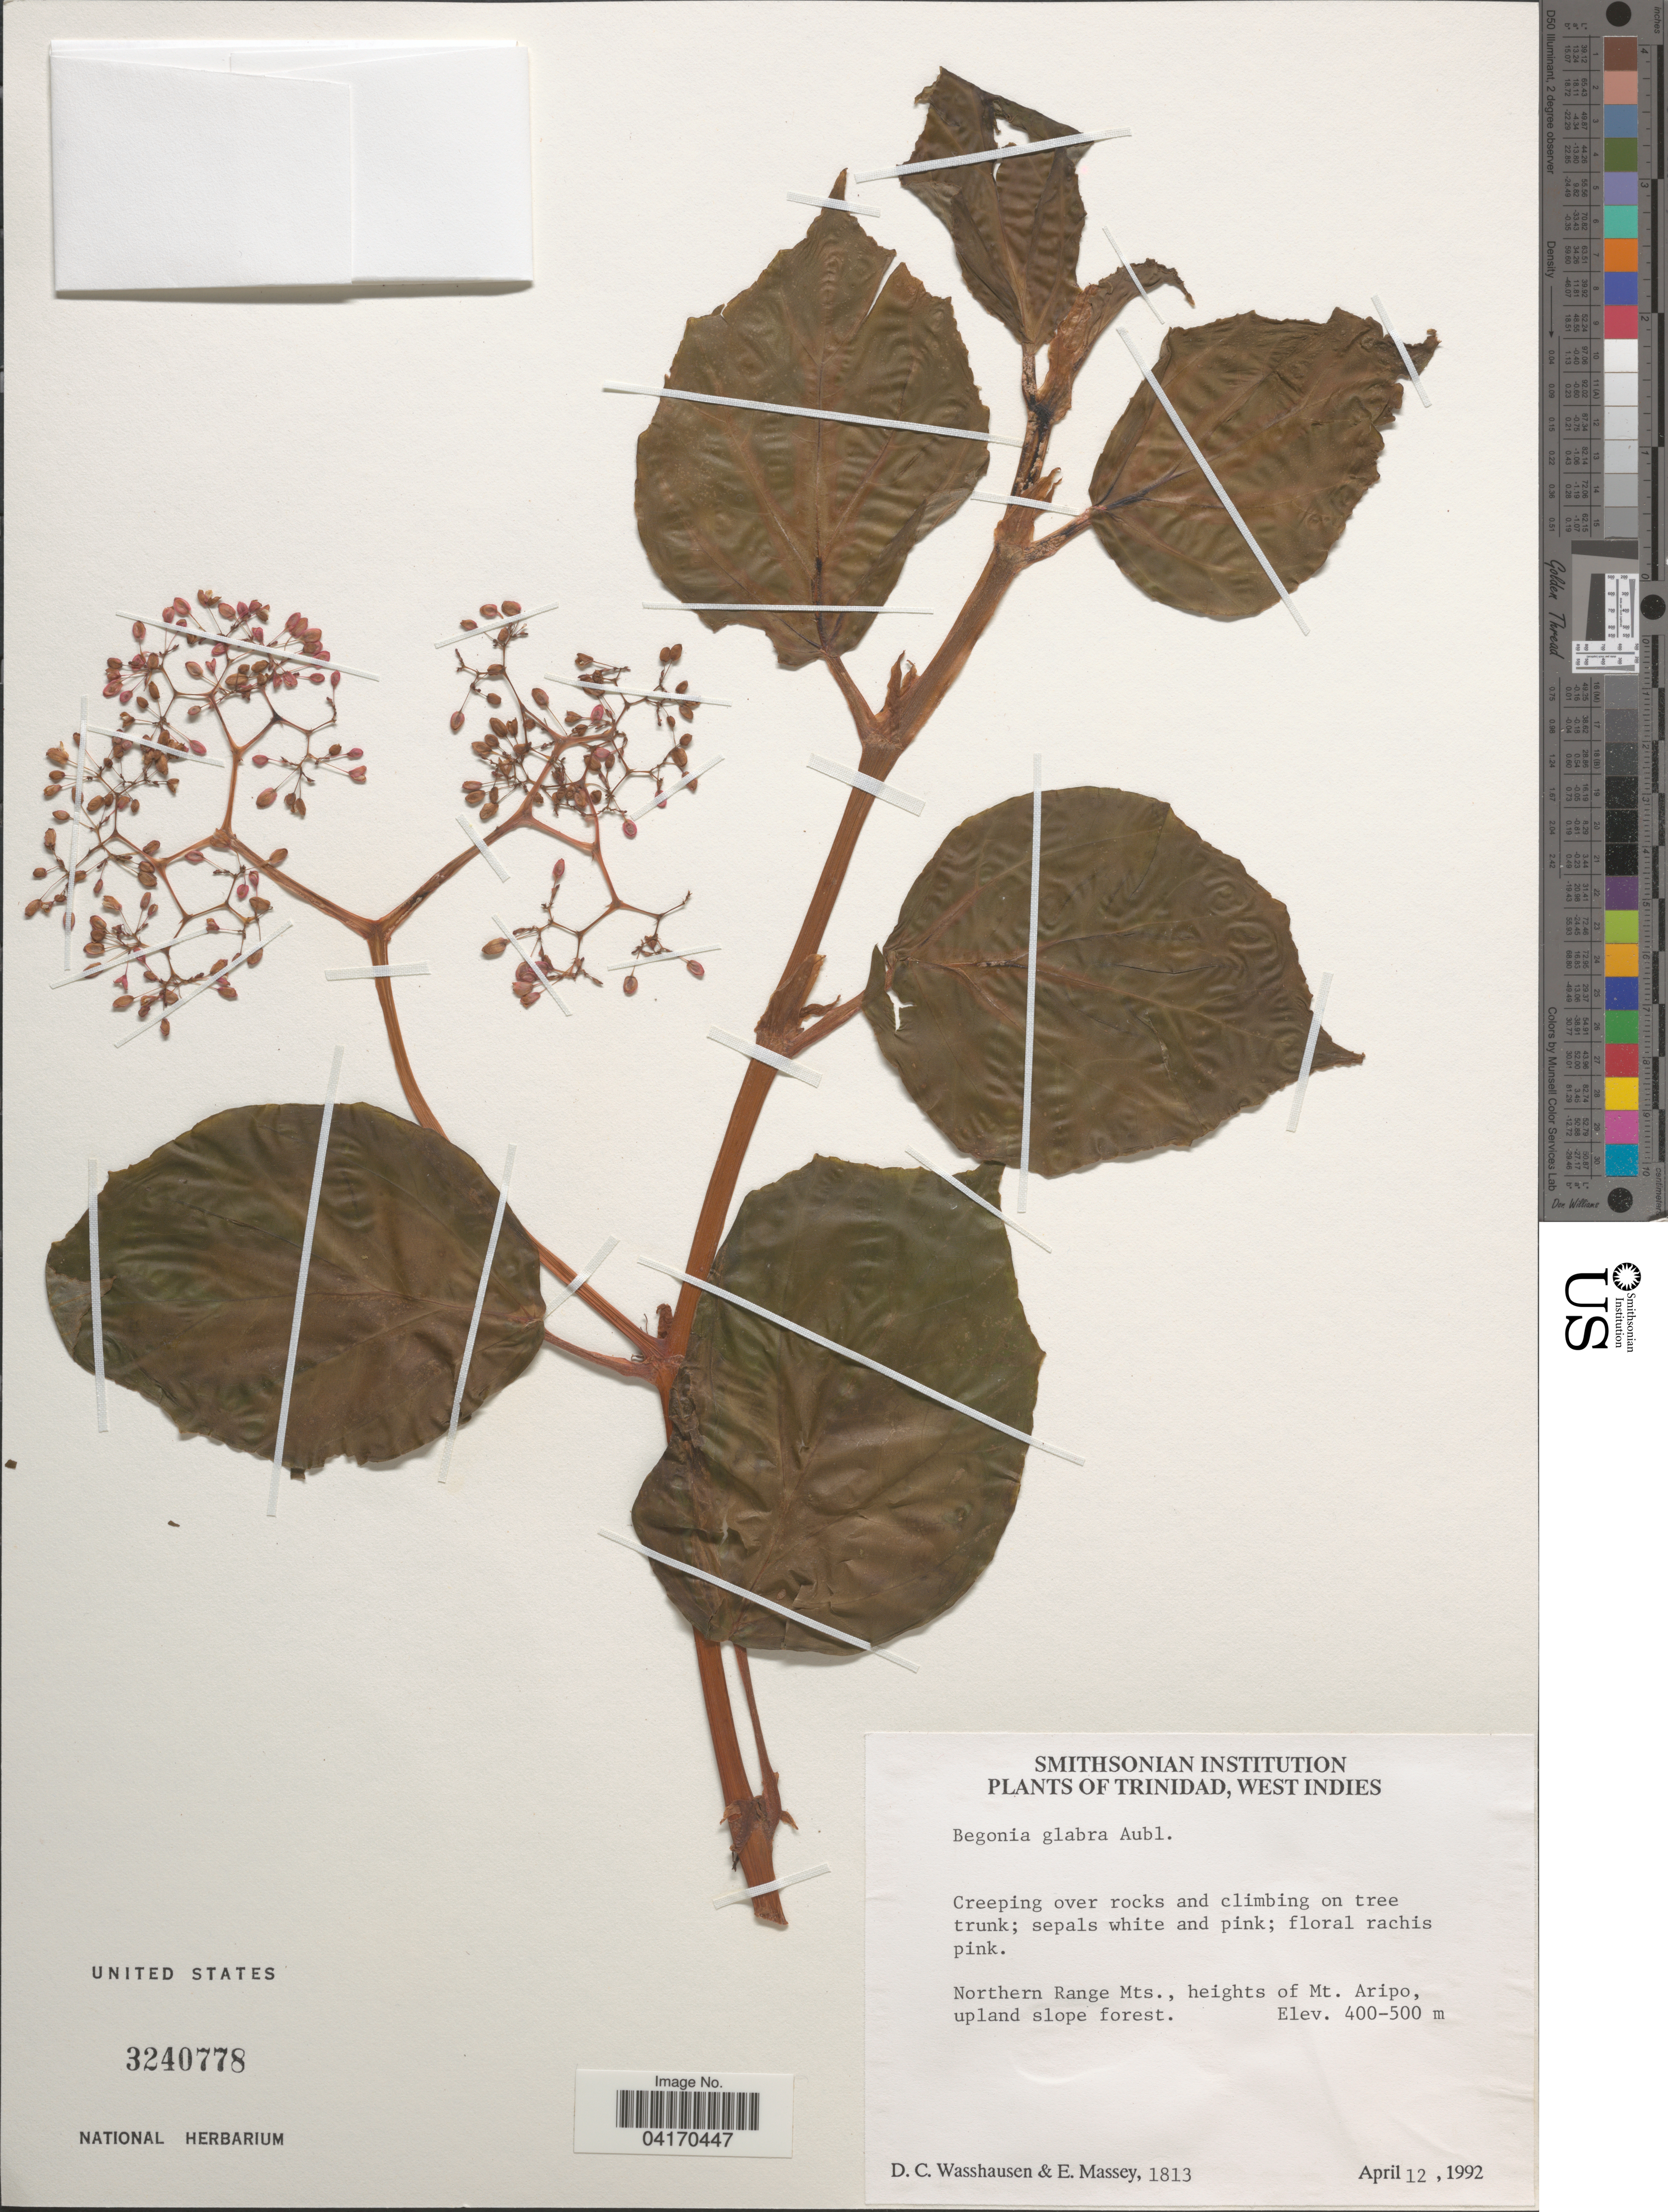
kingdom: Plantae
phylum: Tracheophyta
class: Magnoliopsida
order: Cucurbitales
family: Begoniaceae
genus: Begonia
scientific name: Begonia glabra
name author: Aubl.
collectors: D. C. Wasshausen & E. Massey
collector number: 1813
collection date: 1992-04-12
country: Trinidad and Tobago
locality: Trinidad. Northern Range Mts., heights of Mt. Aripo, upland slope forest.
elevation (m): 400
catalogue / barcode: US 3240778